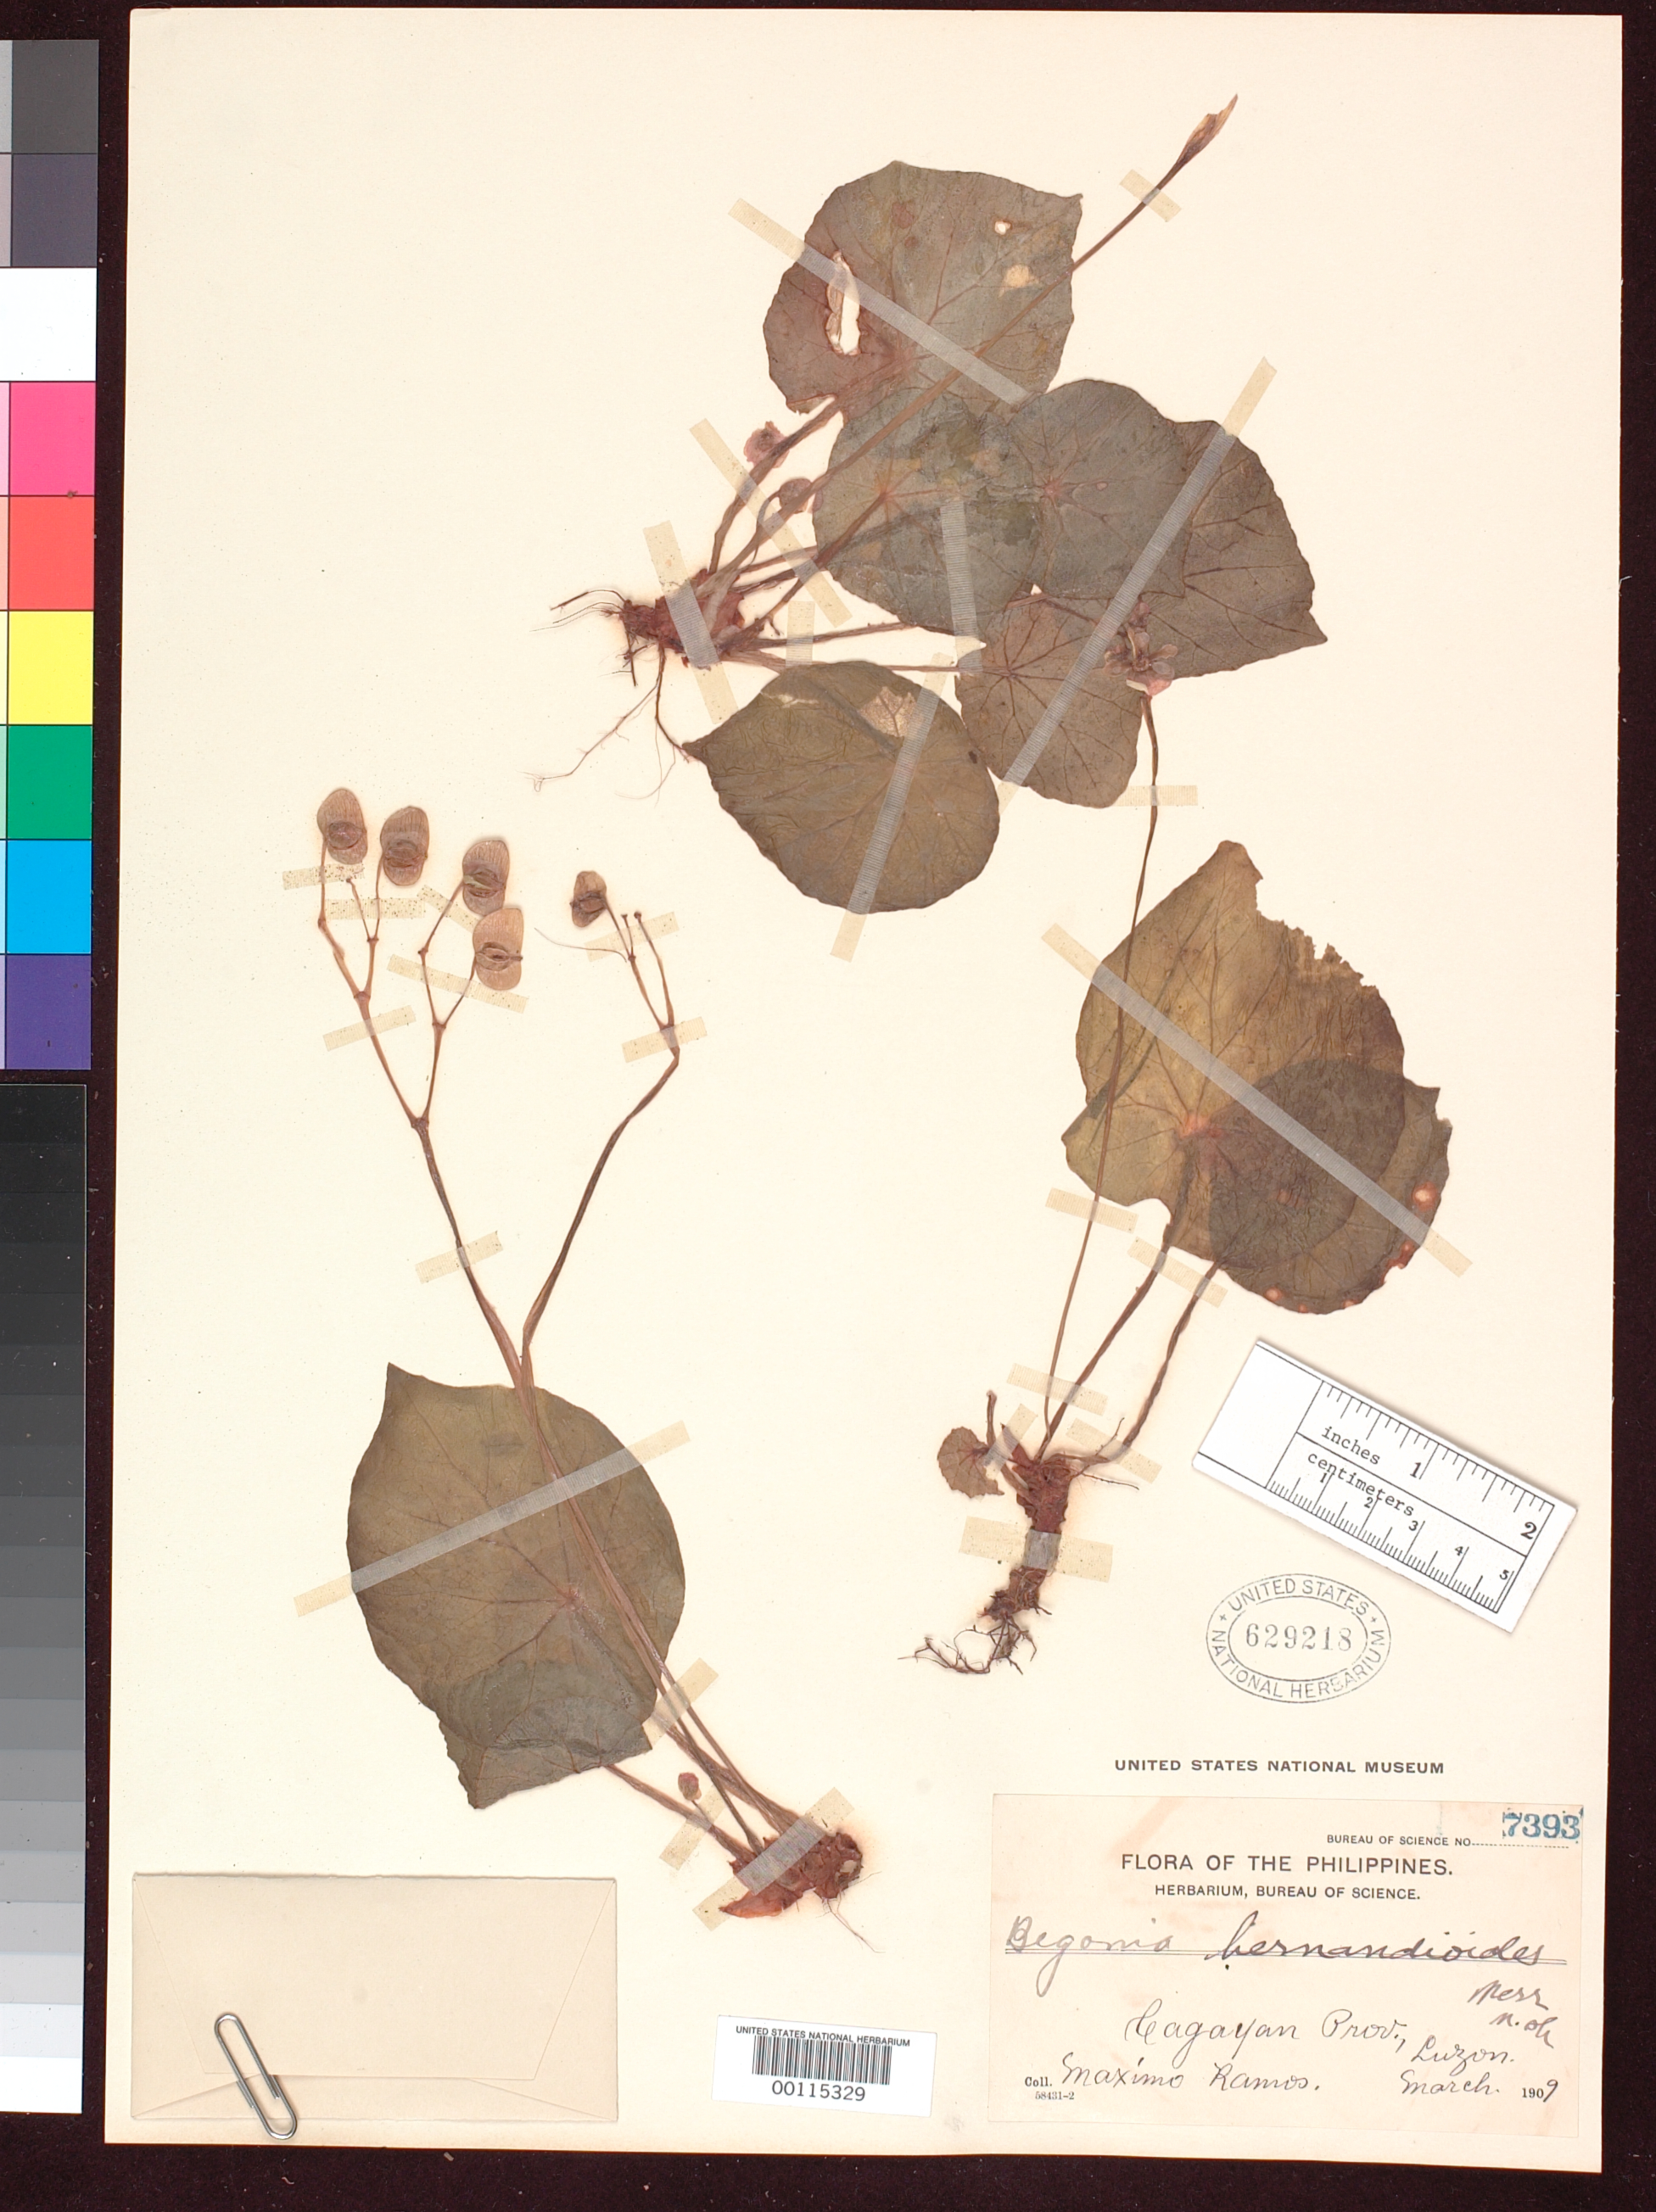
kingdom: Plantae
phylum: Tracheophyta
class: Magnoliopsida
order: Cucurbitales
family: Begoniaceae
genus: Begonia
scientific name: Begonia hernandioides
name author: Merr.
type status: Isotype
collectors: M. Ramos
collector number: Bur. Sci. 7393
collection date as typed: Mar 1909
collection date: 1909-03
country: Philippines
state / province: Cagayan Valley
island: Luzon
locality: Claveria. Cagayan.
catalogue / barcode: US 629218